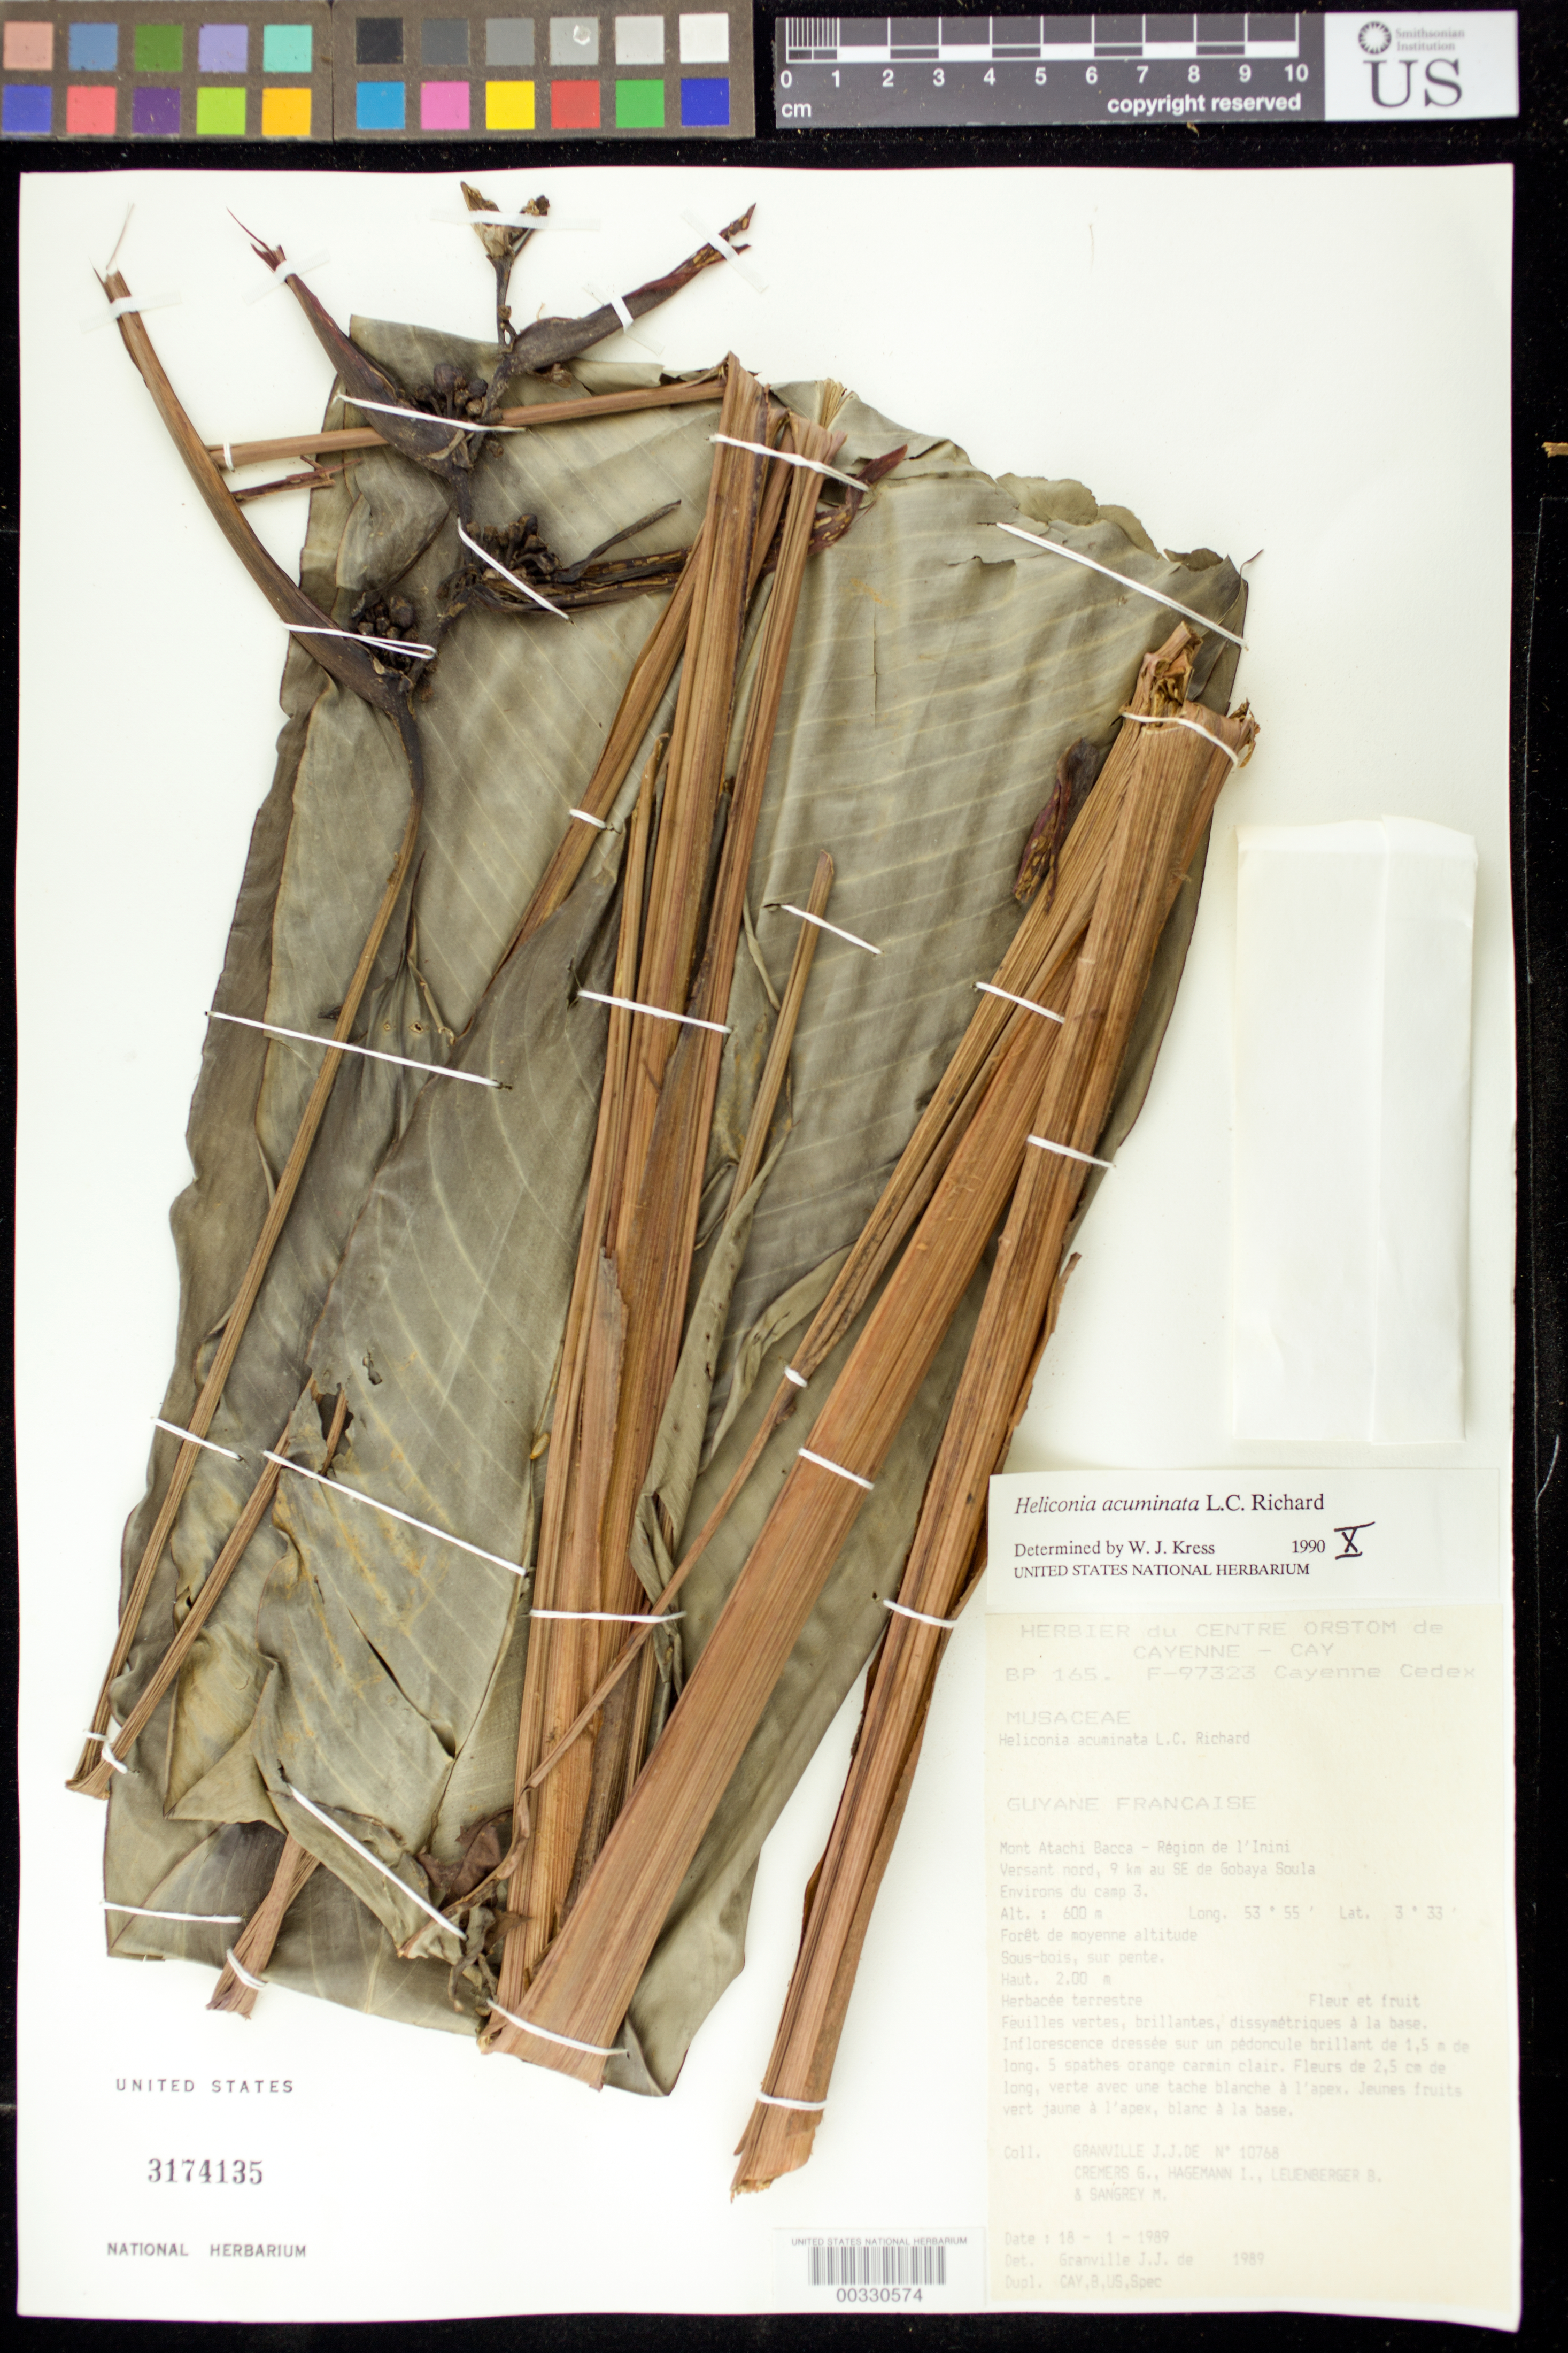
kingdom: Plantae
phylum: Tracheophyta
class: Liliopsida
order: Zingiberales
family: Heliconiaceae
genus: Heliconia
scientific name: Heliconia acuminata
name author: A. Rich.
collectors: J.-J. de Granville, G. Cremers, I. Hagemann, B. Leuenberger & M. S. Sangrey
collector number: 10768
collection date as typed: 18 Jan 1989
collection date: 1989-01-18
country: French Guiana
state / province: Saint-Laurent-du-Maroni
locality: Mont atachi bacca, north slope, 9 km se of gobaya soula, environs of camp 3. [in former inini arrondissement.]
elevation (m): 600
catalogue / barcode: US 3174135